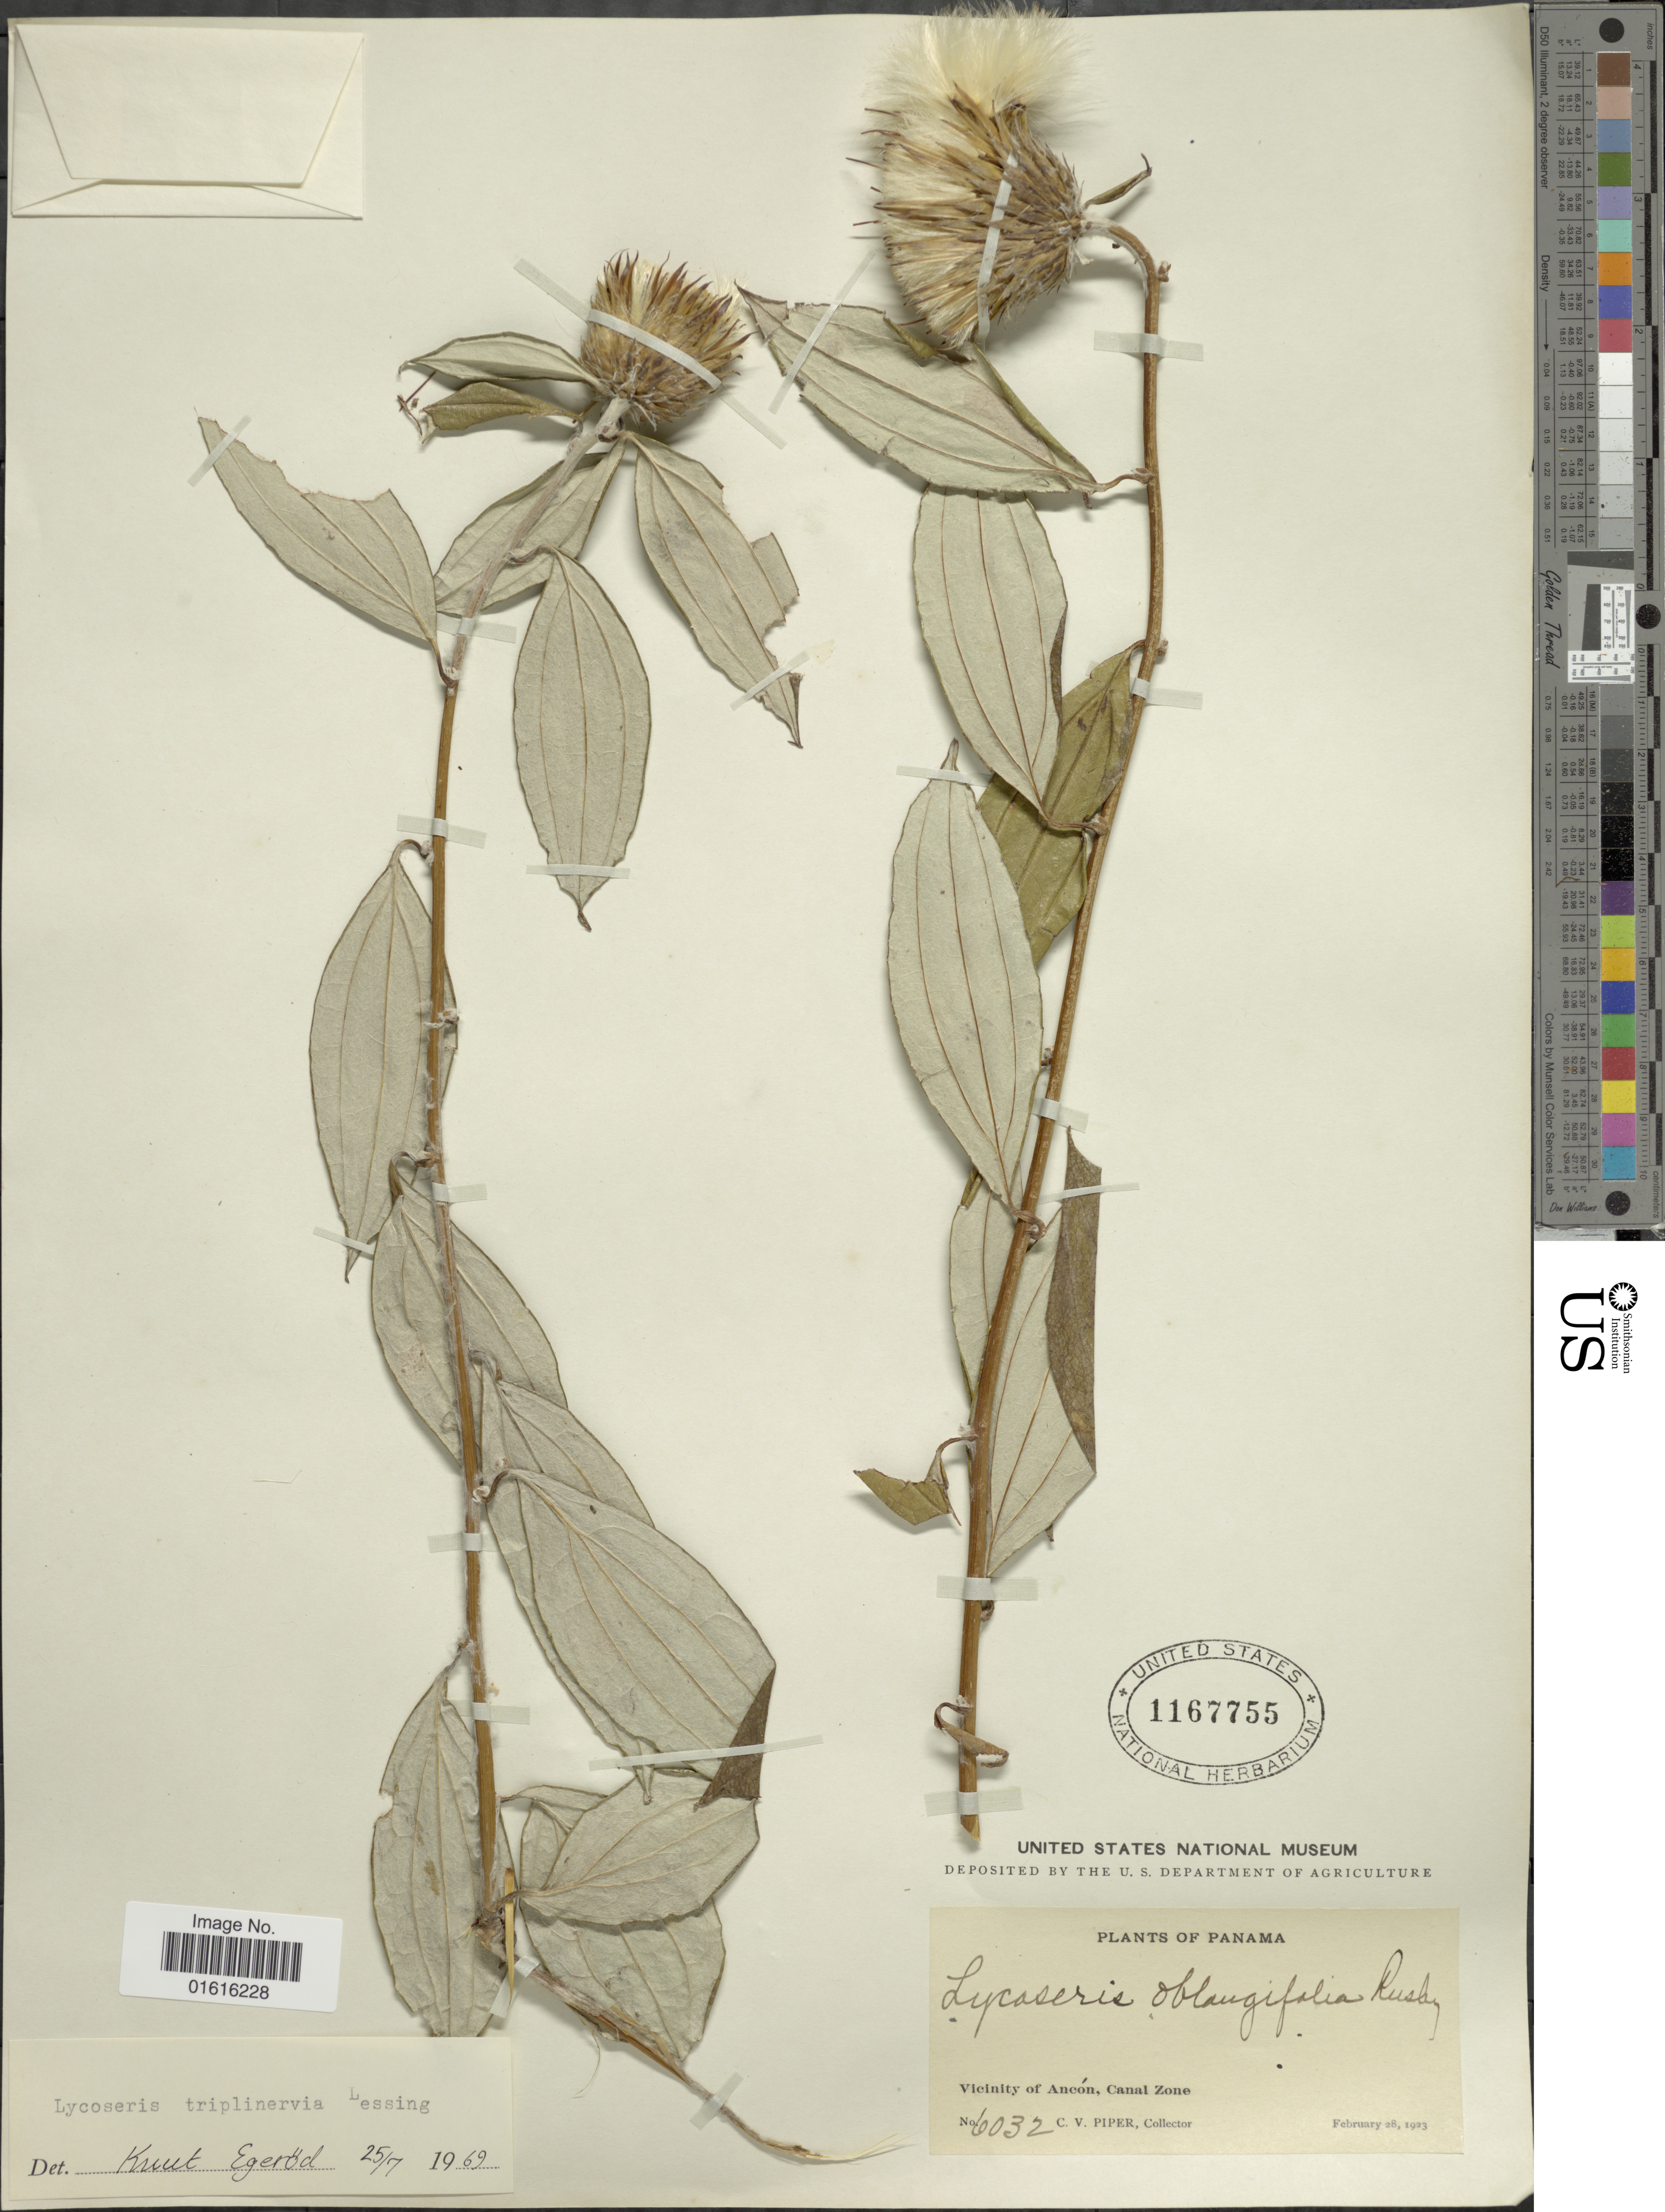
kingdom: Plantae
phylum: Tracheophyta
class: Magnoliopsida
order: Asterales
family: Asteraceae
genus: Lycoseris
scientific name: Lycoseris triplinervia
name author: Less.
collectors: C. V. Piper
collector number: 6032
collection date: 1923-02-28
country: Panama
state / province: Colón / Panamá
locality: Panama. Vicinity of Ancón, Canal Zone.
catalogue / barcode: US 1167755